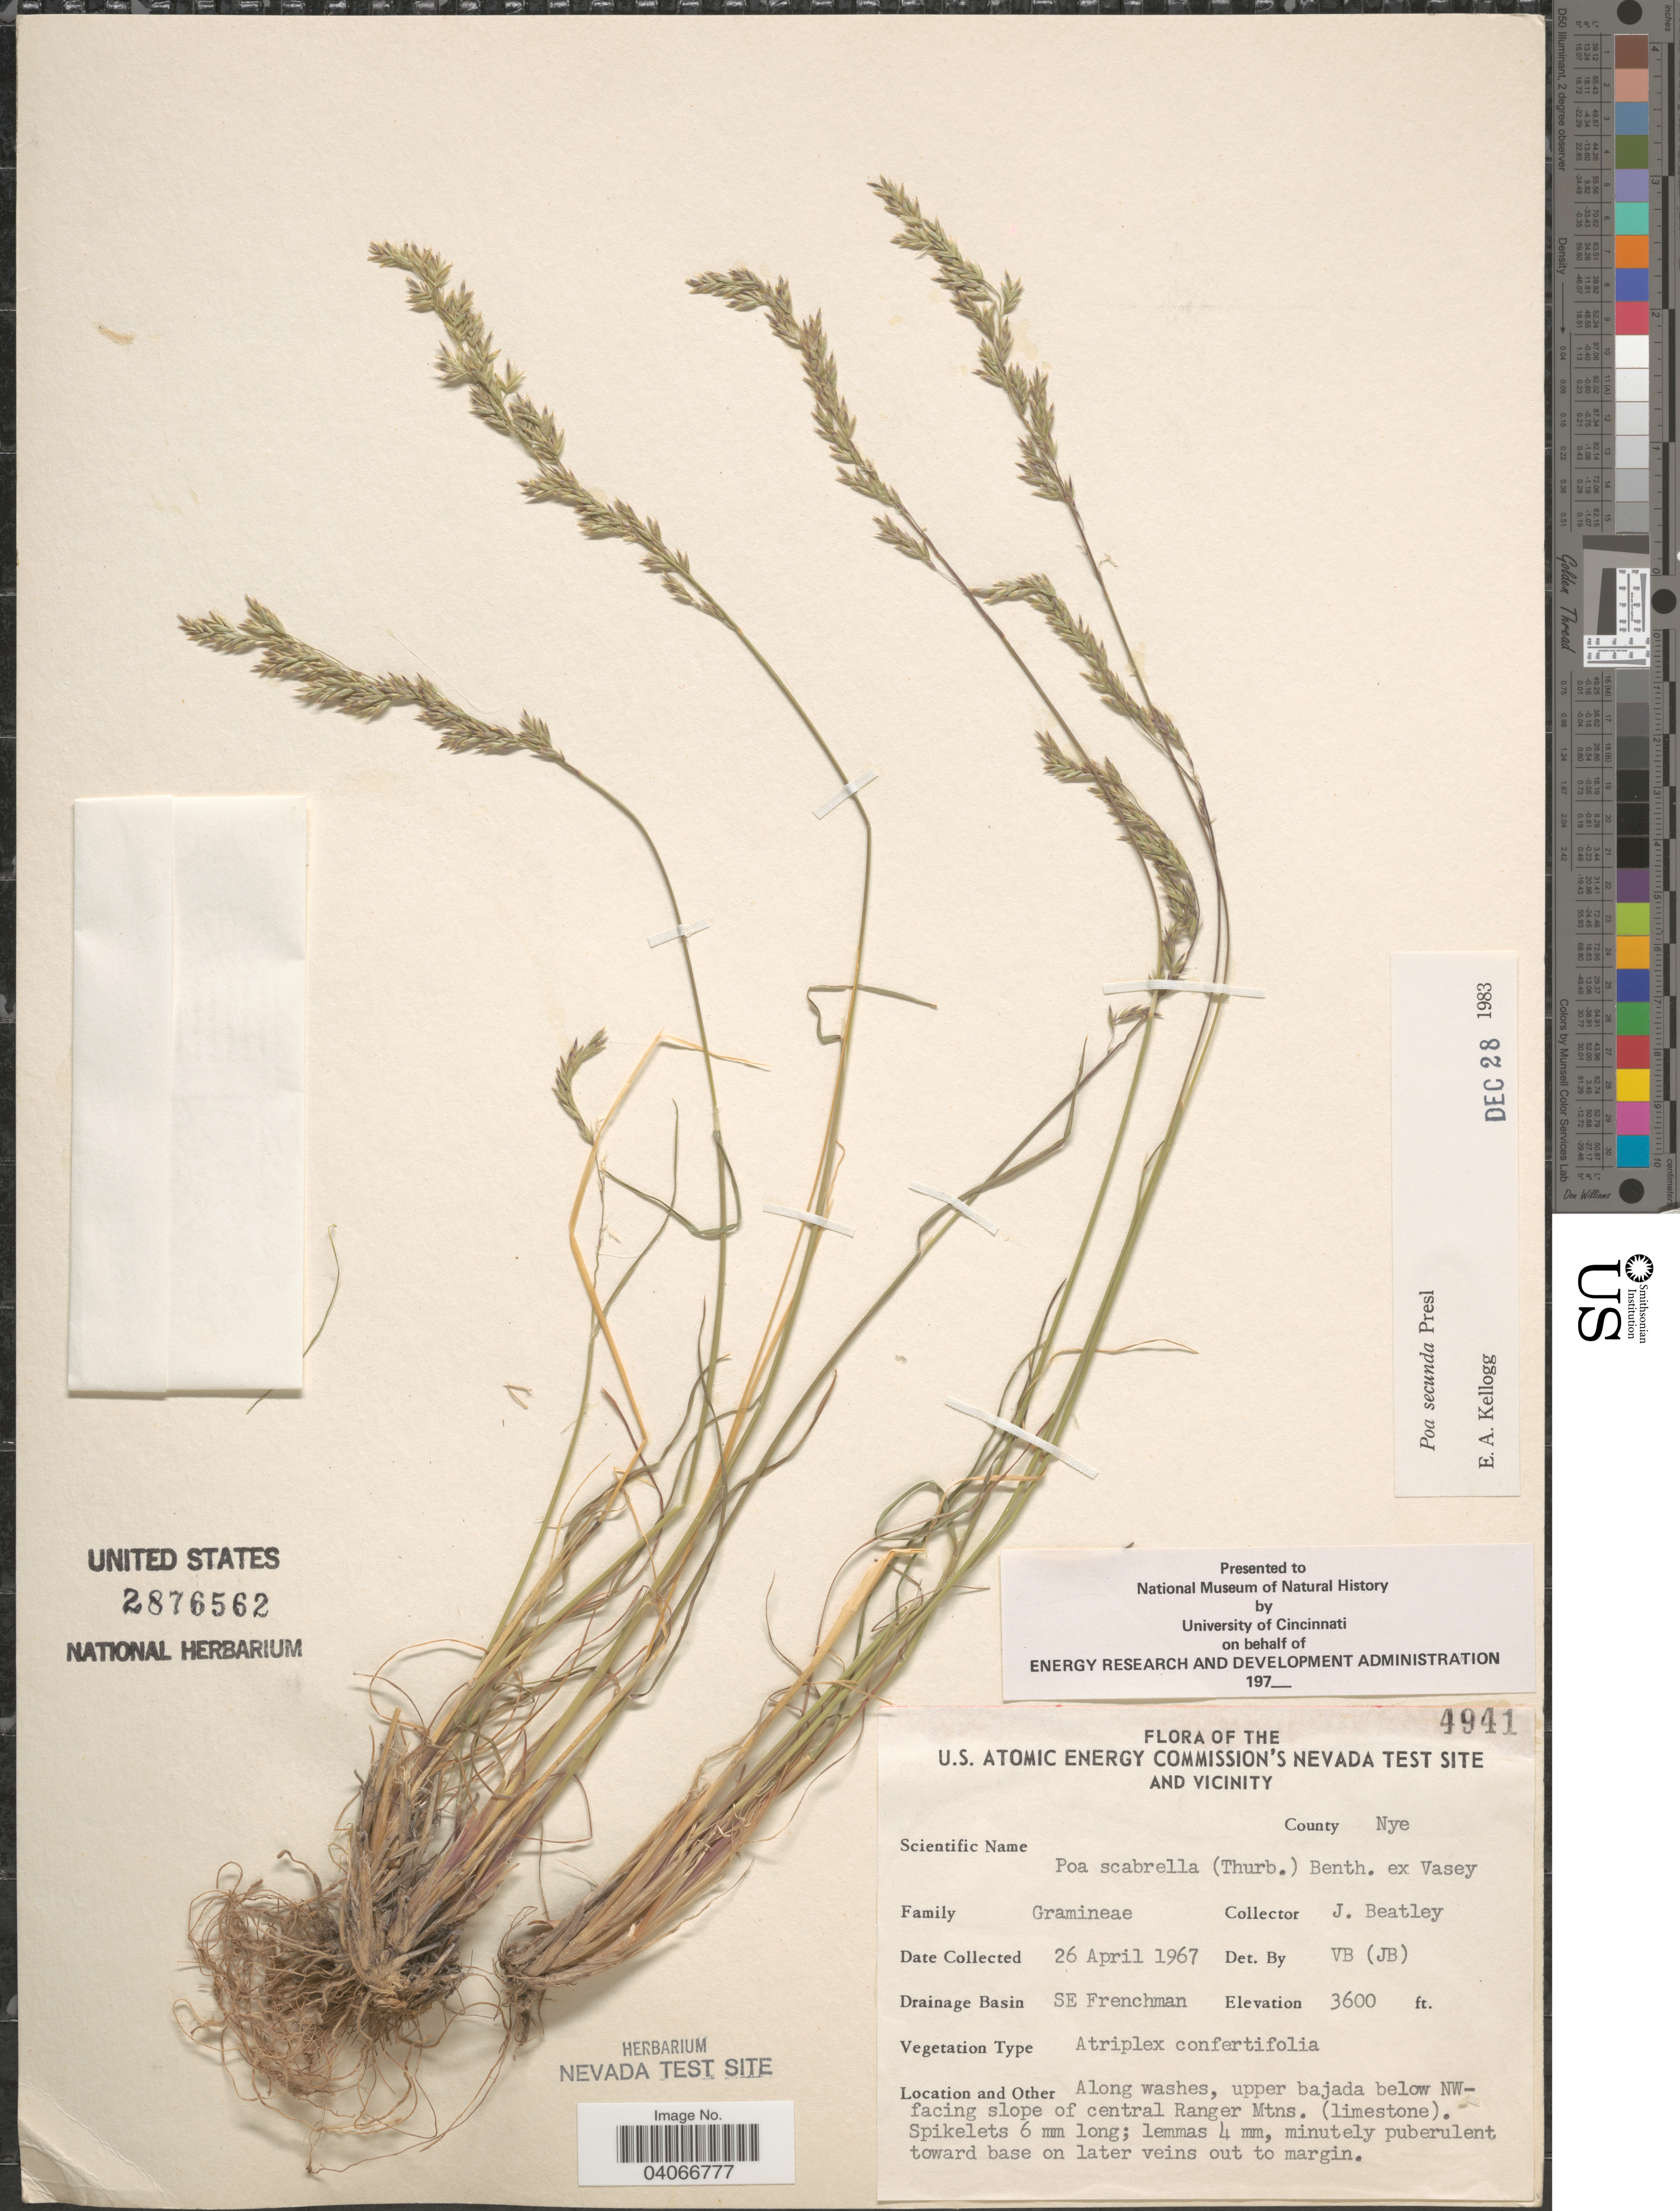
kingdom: Plantae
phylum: Tracheophyta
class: Liliopsida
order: Poales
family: Poaceae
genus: Poa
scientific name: Poa secunda subsp. secunda var. scabrella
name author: (Thurb.) Soreng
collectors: J. C. Beatley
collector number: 4941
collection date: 1967-04-26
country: United States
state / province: Nevada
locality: The U.S. Atomic Energy Commission's Nevada Test Site And Vicinity. County Nye. Drainage Basin SE Frenchman. Along washes, upper bajada below NW-facing slope of Central Ranger Mtns.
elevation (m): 1097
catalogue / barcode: US 2876562